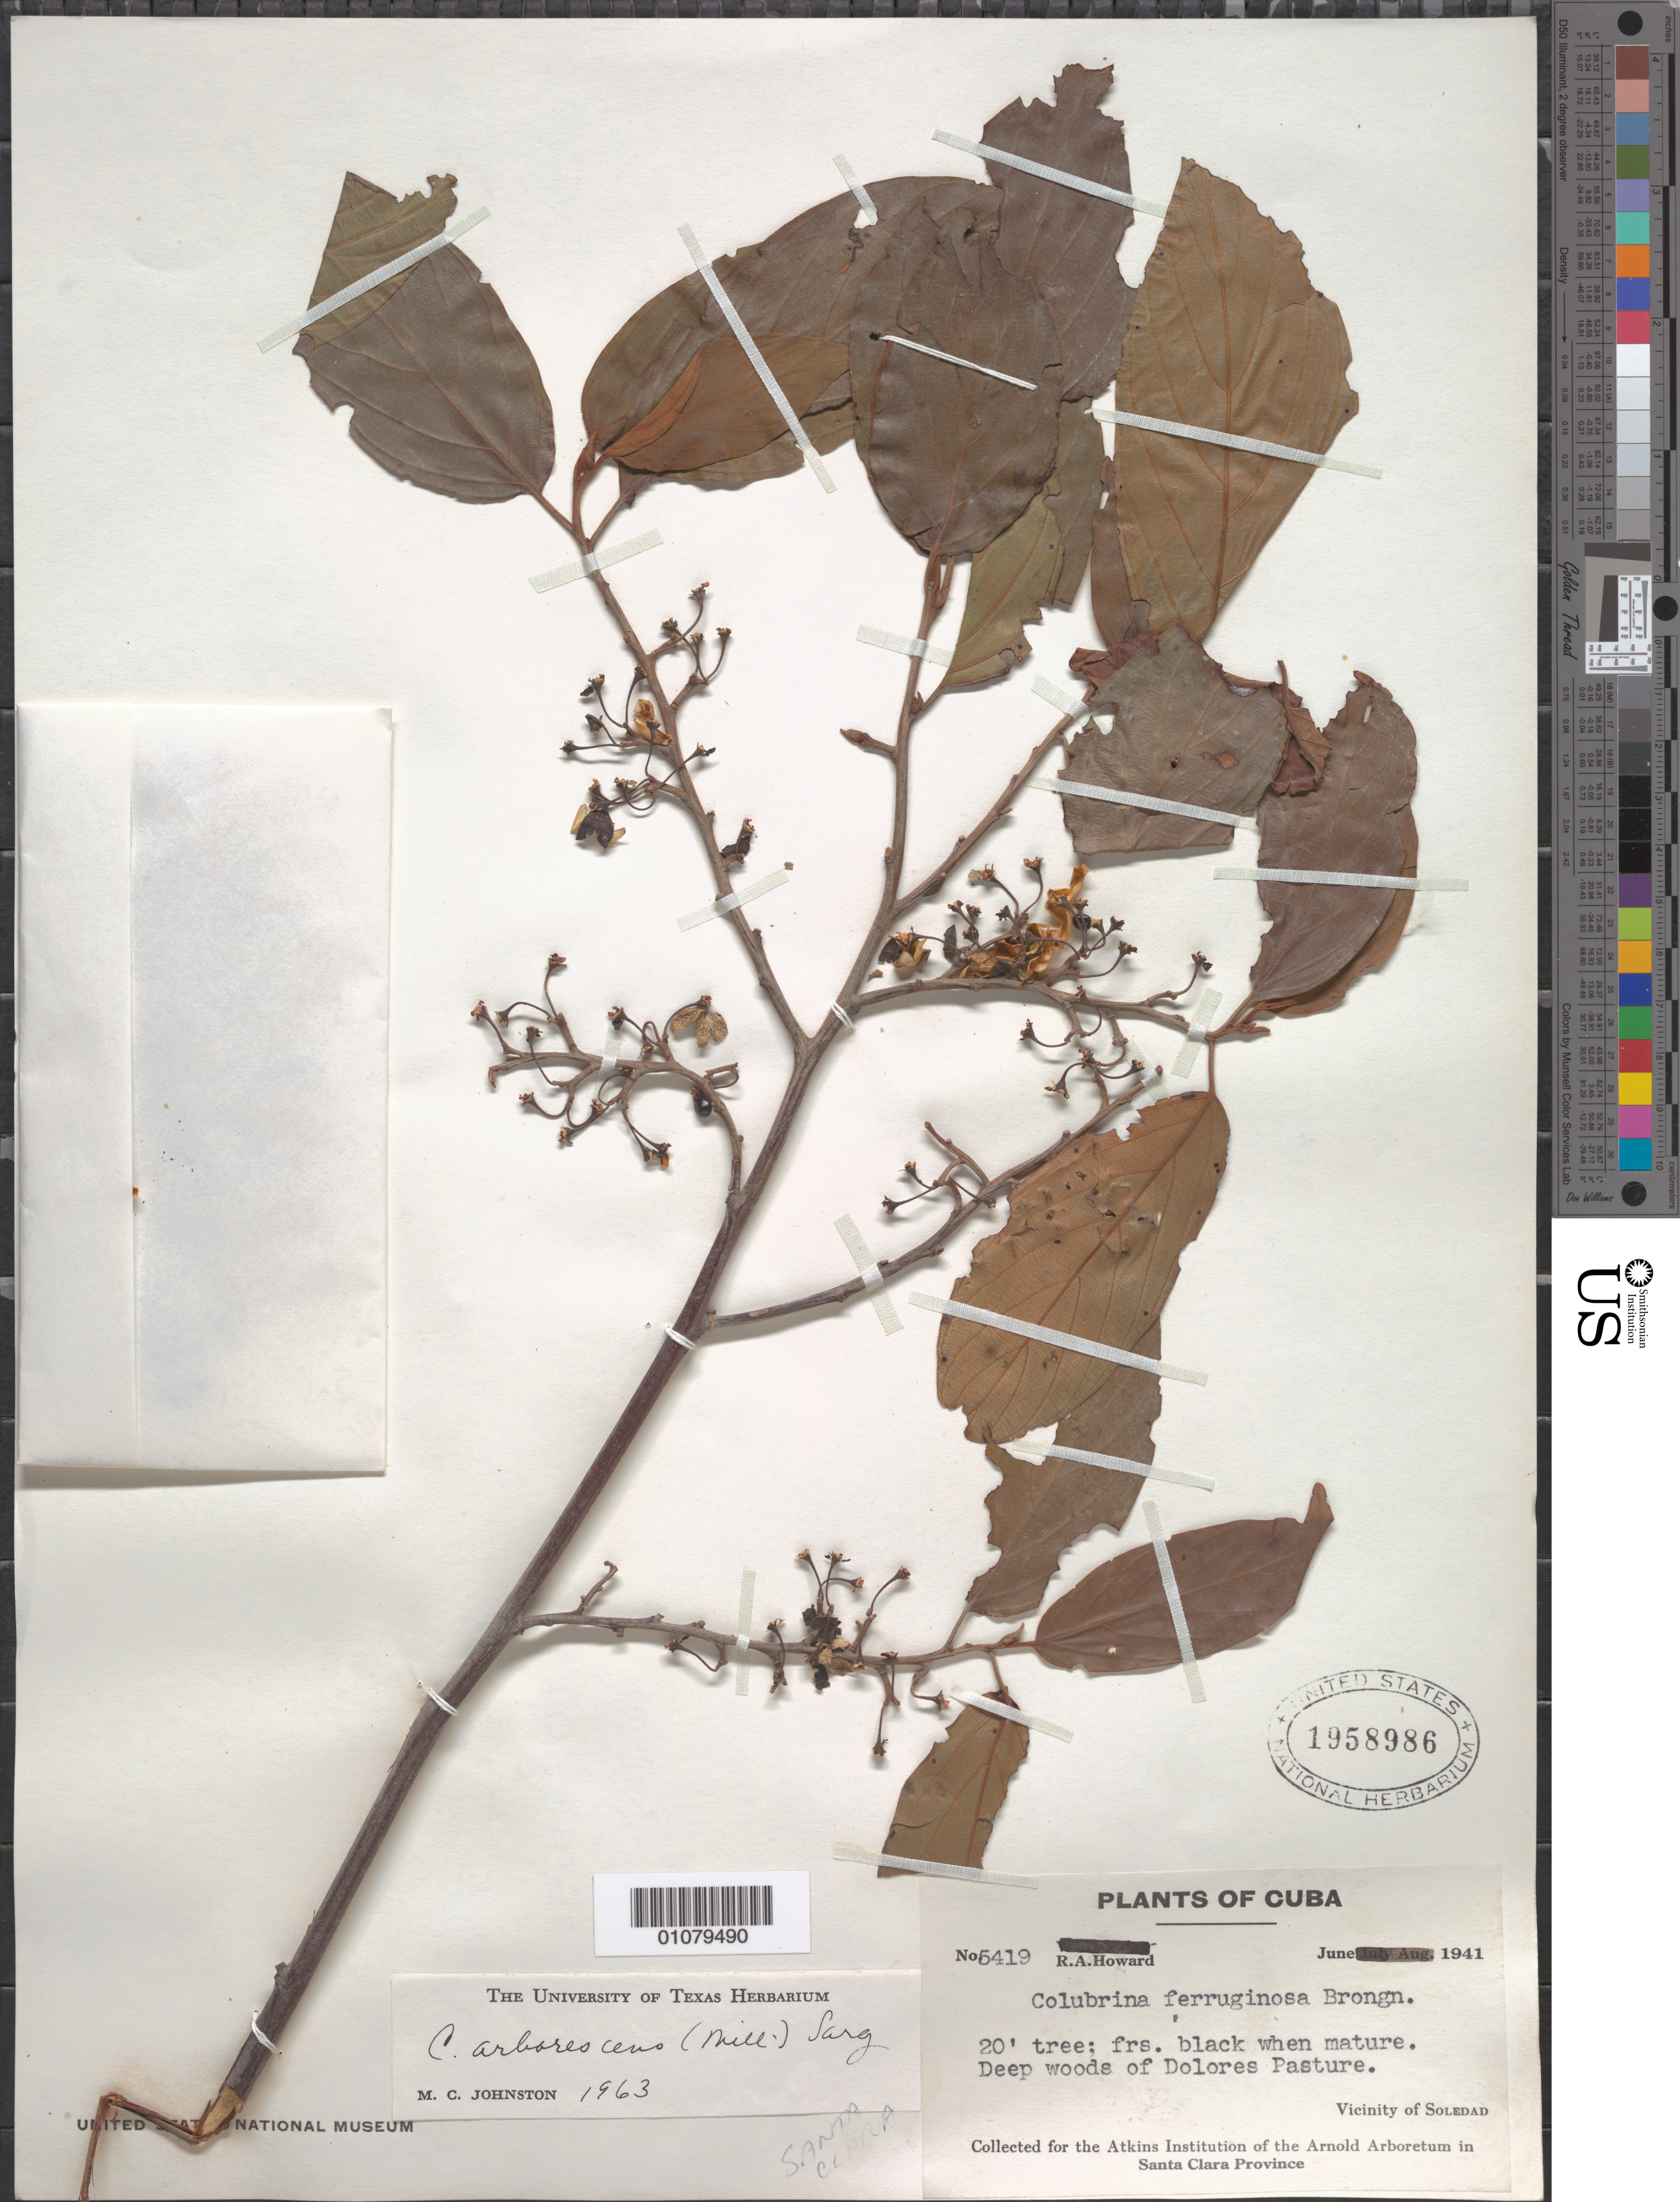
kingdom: Plantae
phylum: Tracheophyta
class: Magnoliopsida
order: Rosales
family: Rhamnaceae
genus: Colubrina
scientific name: Colubrina arborescens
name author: (Mill.) Sarg.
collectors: R. A. Howard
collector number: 5419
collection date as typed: Jun 1941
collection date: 1941-06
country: Cuba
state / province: Cienfuegos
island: Cuba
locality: Vicinity of Soledad Deep woods of Delores Pasture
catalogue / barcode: US 1958986